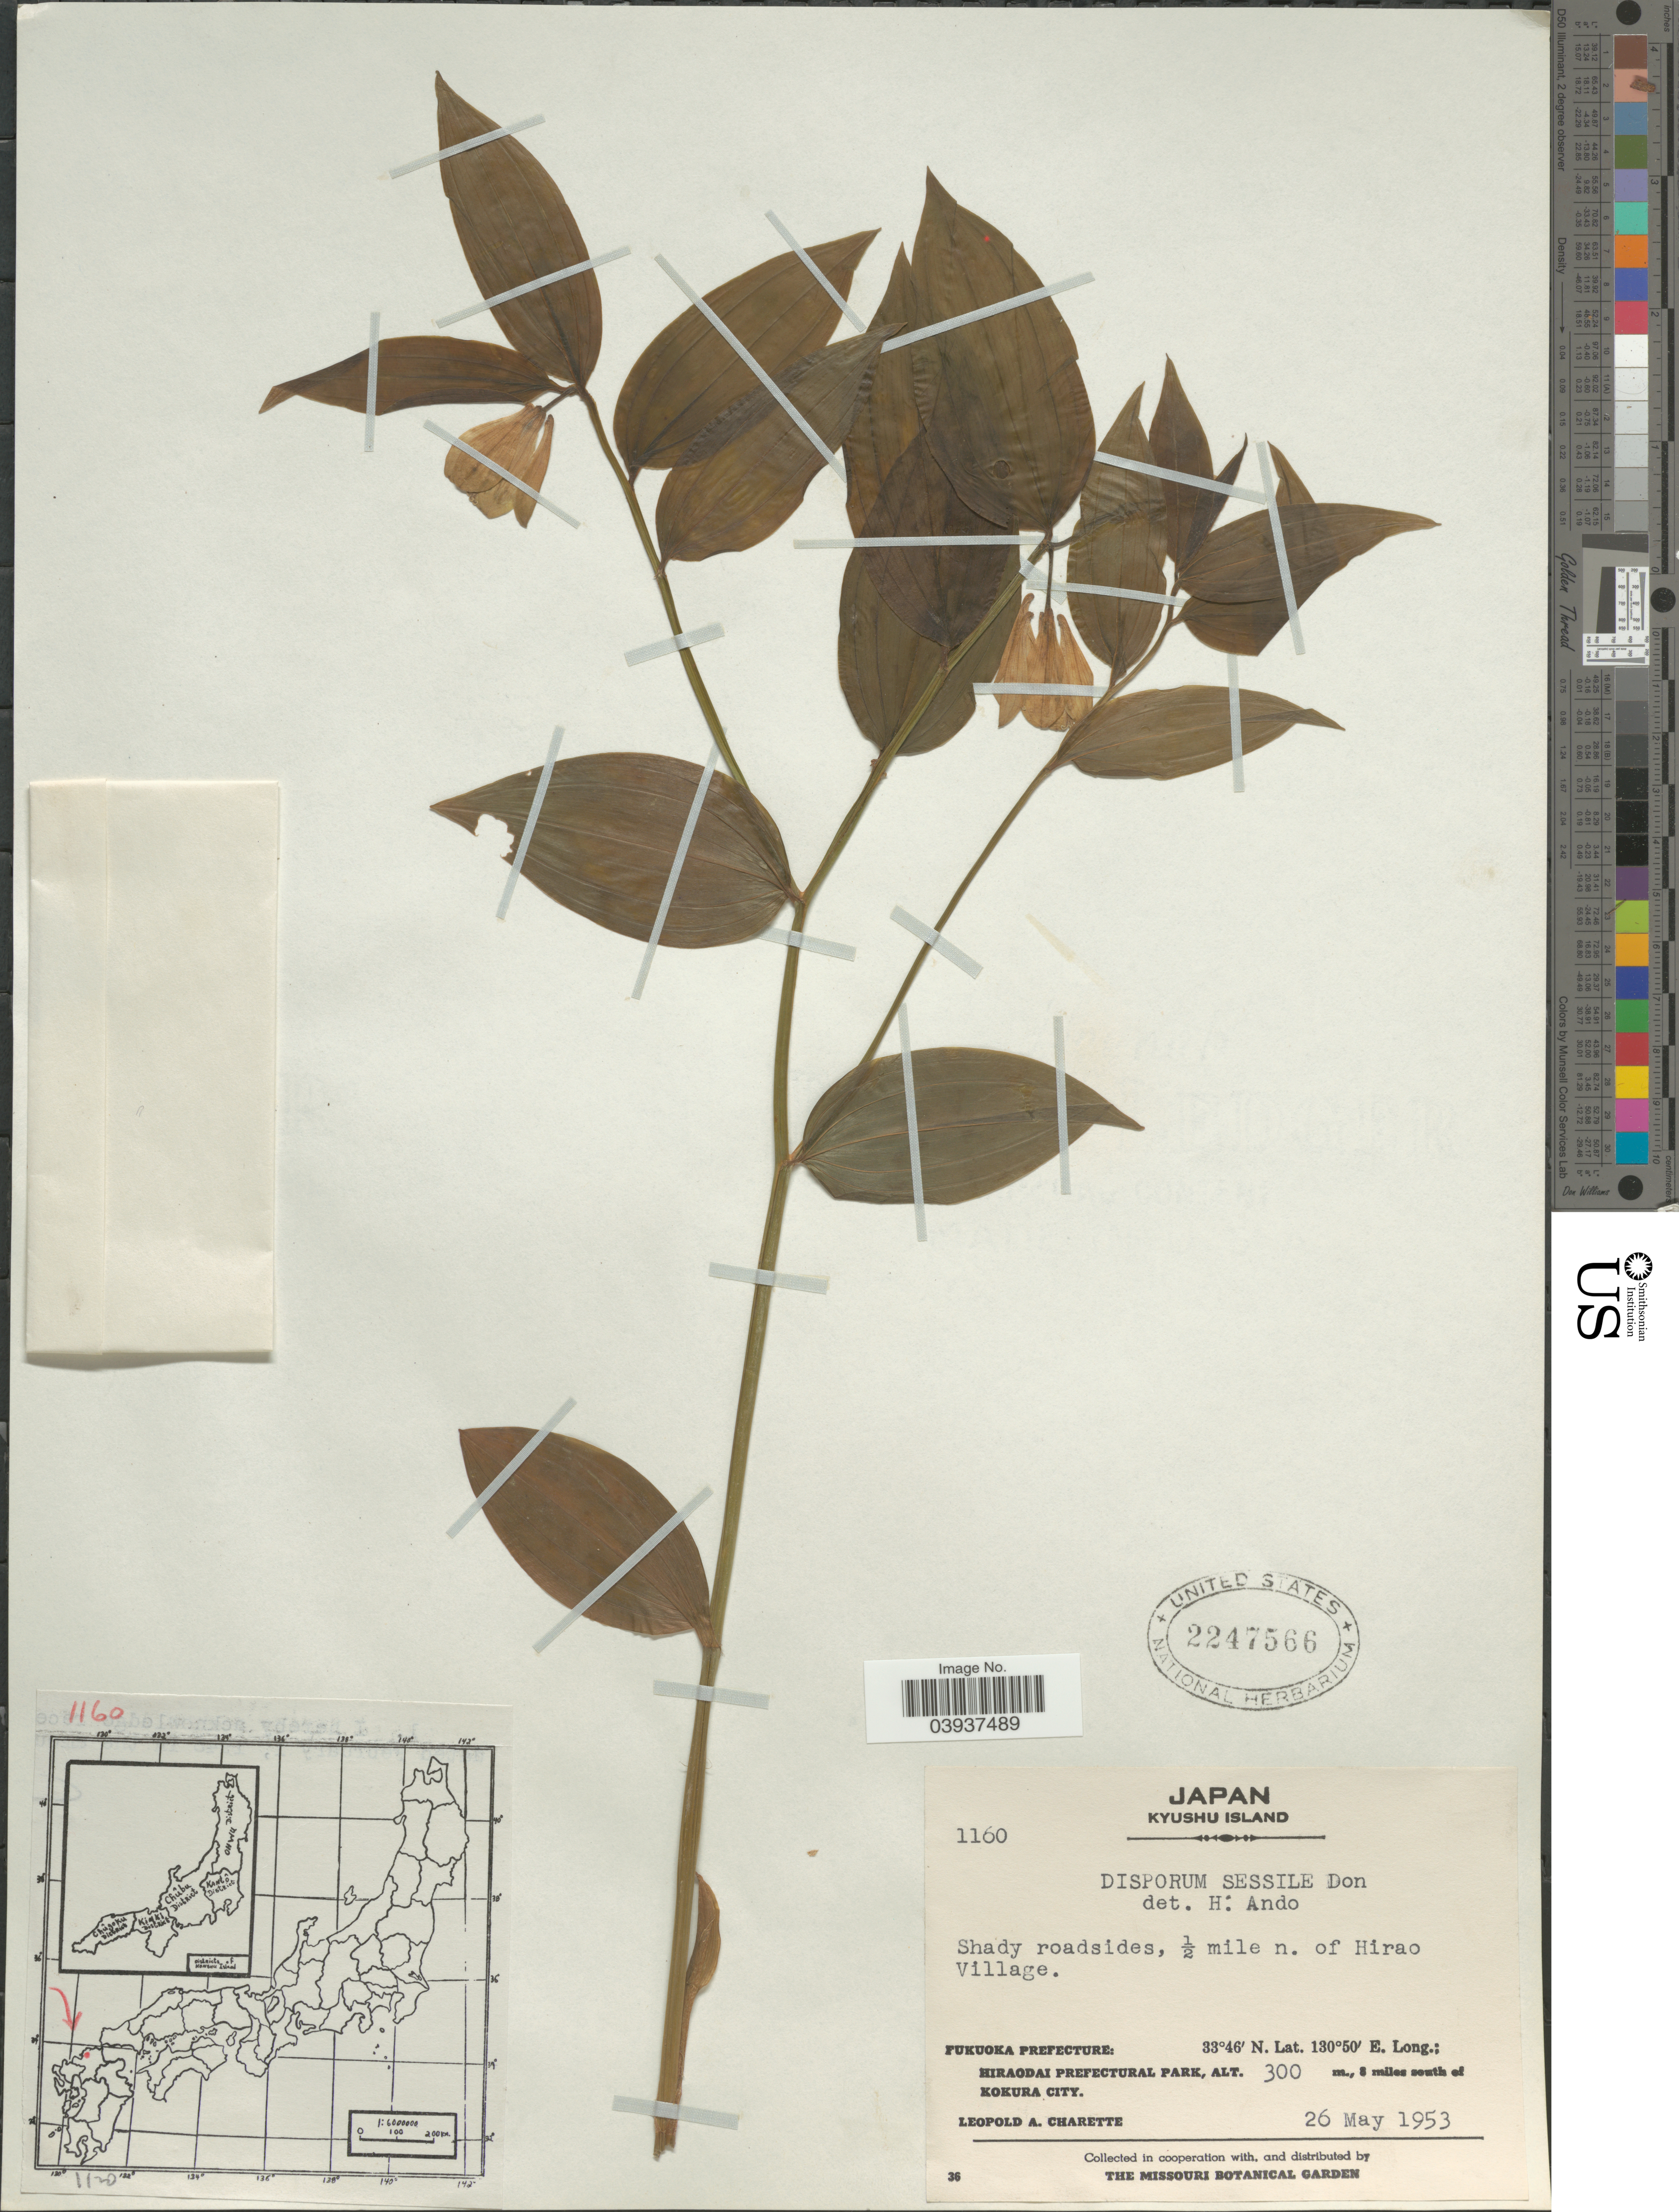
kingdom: Plantae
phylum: Tracheophyta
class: Liliopsida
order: Liliales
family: Colchicaceae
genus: Disporum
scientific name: Disporum sessile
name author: D. Don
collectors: L. A. Charette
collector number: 1160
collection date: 1953-05-26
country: Japan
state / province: Hukuoka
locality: Kyushu Island. Shady roadside, ½ mile n. of Hirao Village. Fukuoka Prefecture: Hiraodai Prefectural Park, 8 milees south of Kokura City.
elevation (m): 300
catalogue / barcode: US 2247566